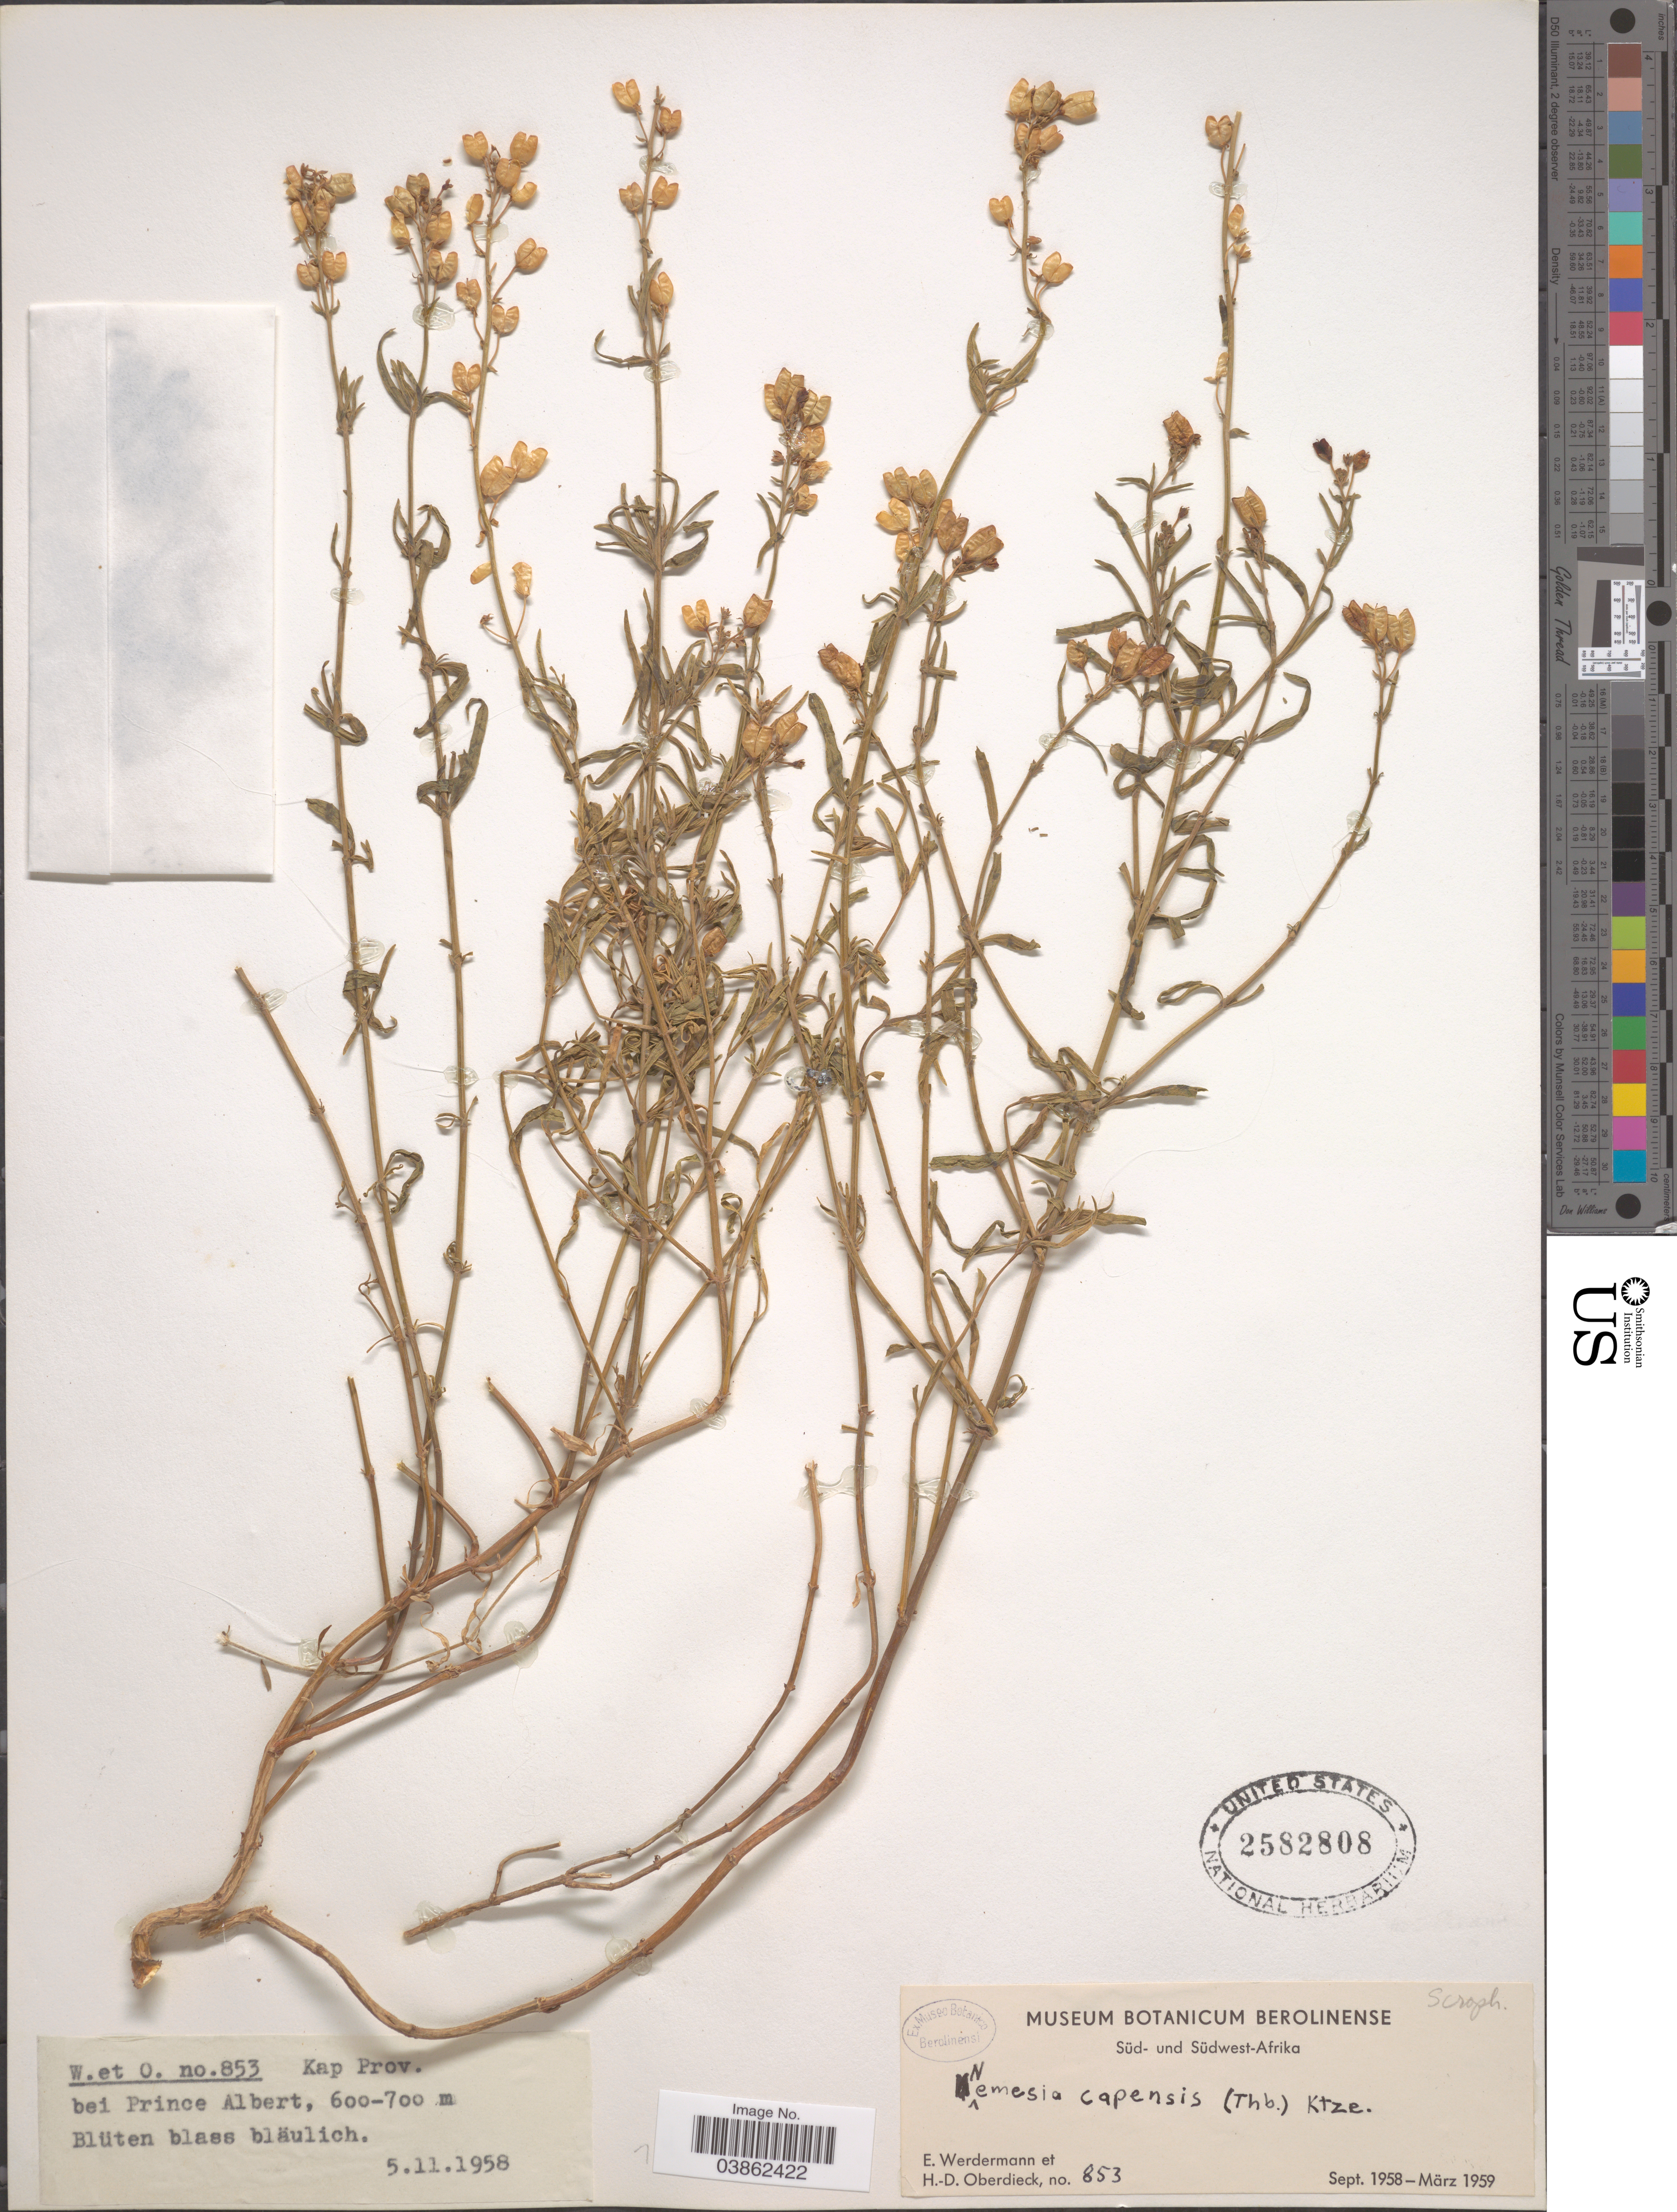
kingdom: Plantae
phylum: Tracheophyta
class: Magnoliopsida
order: Lamiales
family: Scrophulariaceae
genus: Nemesia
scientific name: Nemesia capensis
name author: Kuntze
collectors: E. Werdermann & H. Oberdieck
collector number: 853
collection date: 1958-11-05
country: South Africa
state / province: Western Cape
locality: Kap Prov. Bei Prince Albert. Süd- und Südwest-Afrika.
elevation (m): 600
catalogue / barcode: US 2582808